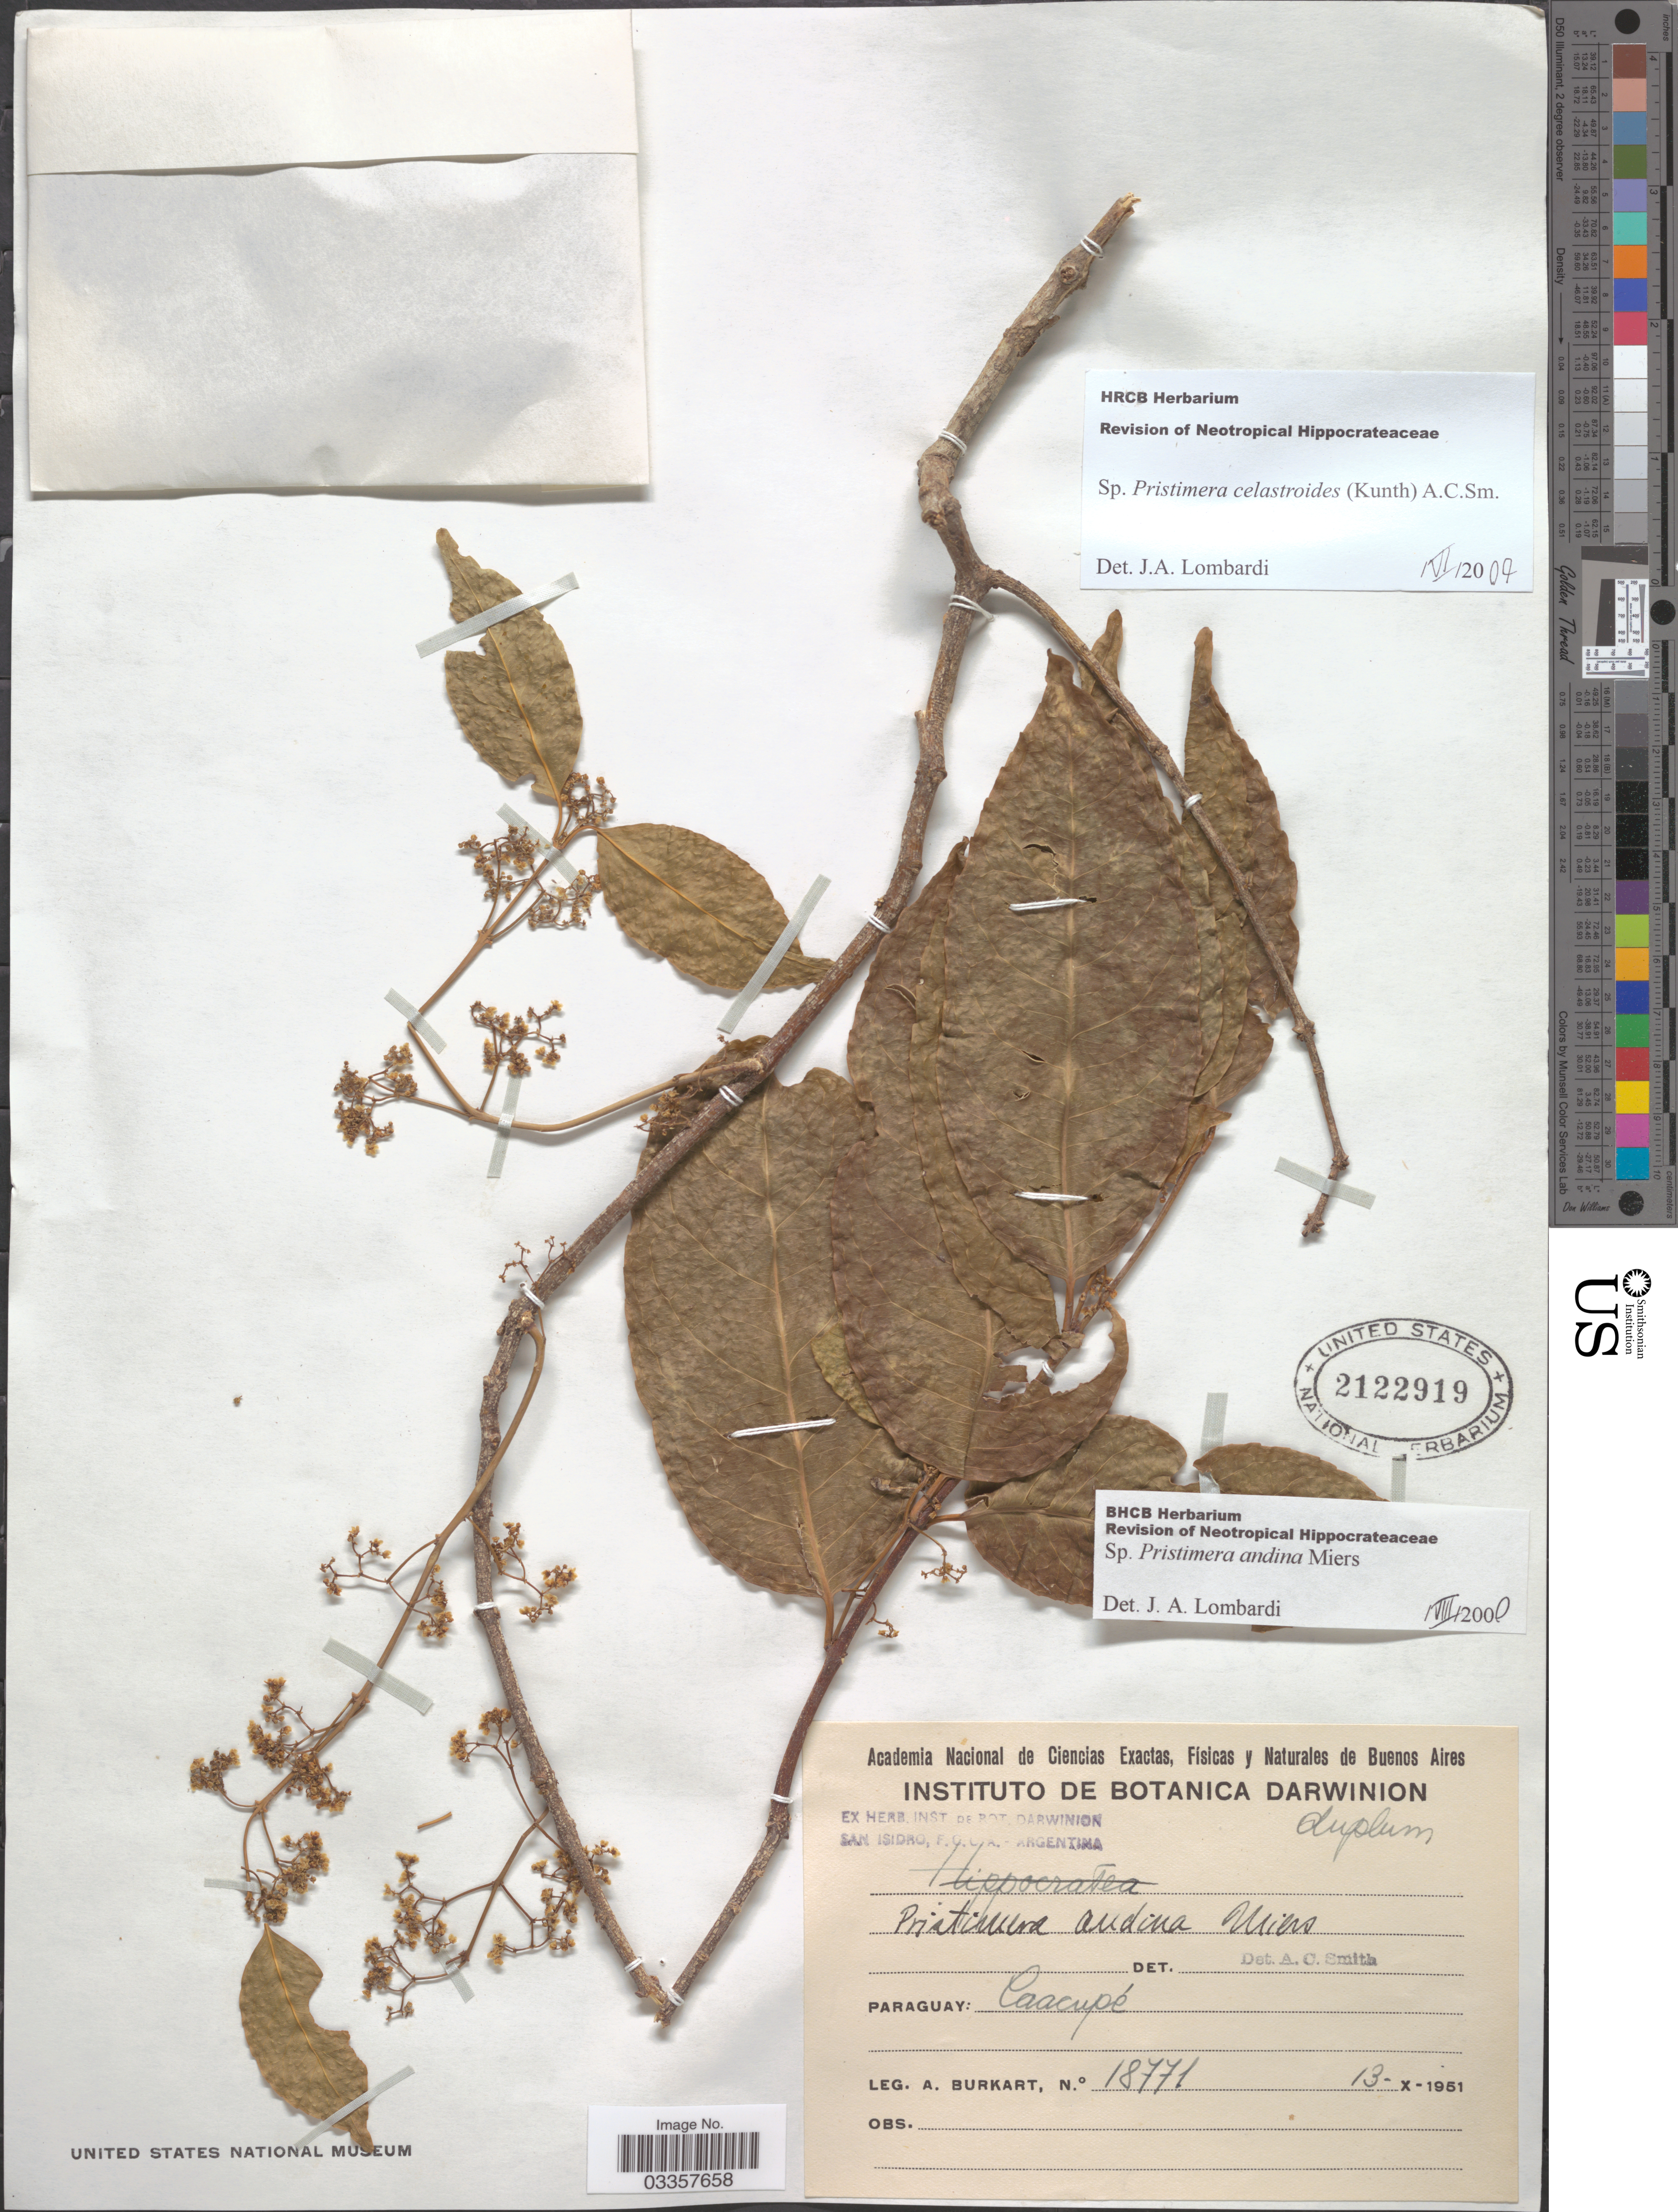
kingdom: Plantae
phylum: Tracheophyta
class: Magnoliopsida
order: Celastrales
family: Celastraceae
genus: Pristimera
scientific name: Pristimera celastroides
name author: (Kunth) A.C. Sm.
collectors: A. E. Burkart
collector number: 18771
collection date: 1951-10-13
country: Paraguay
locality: Caacupé.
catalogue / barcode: US 2122919